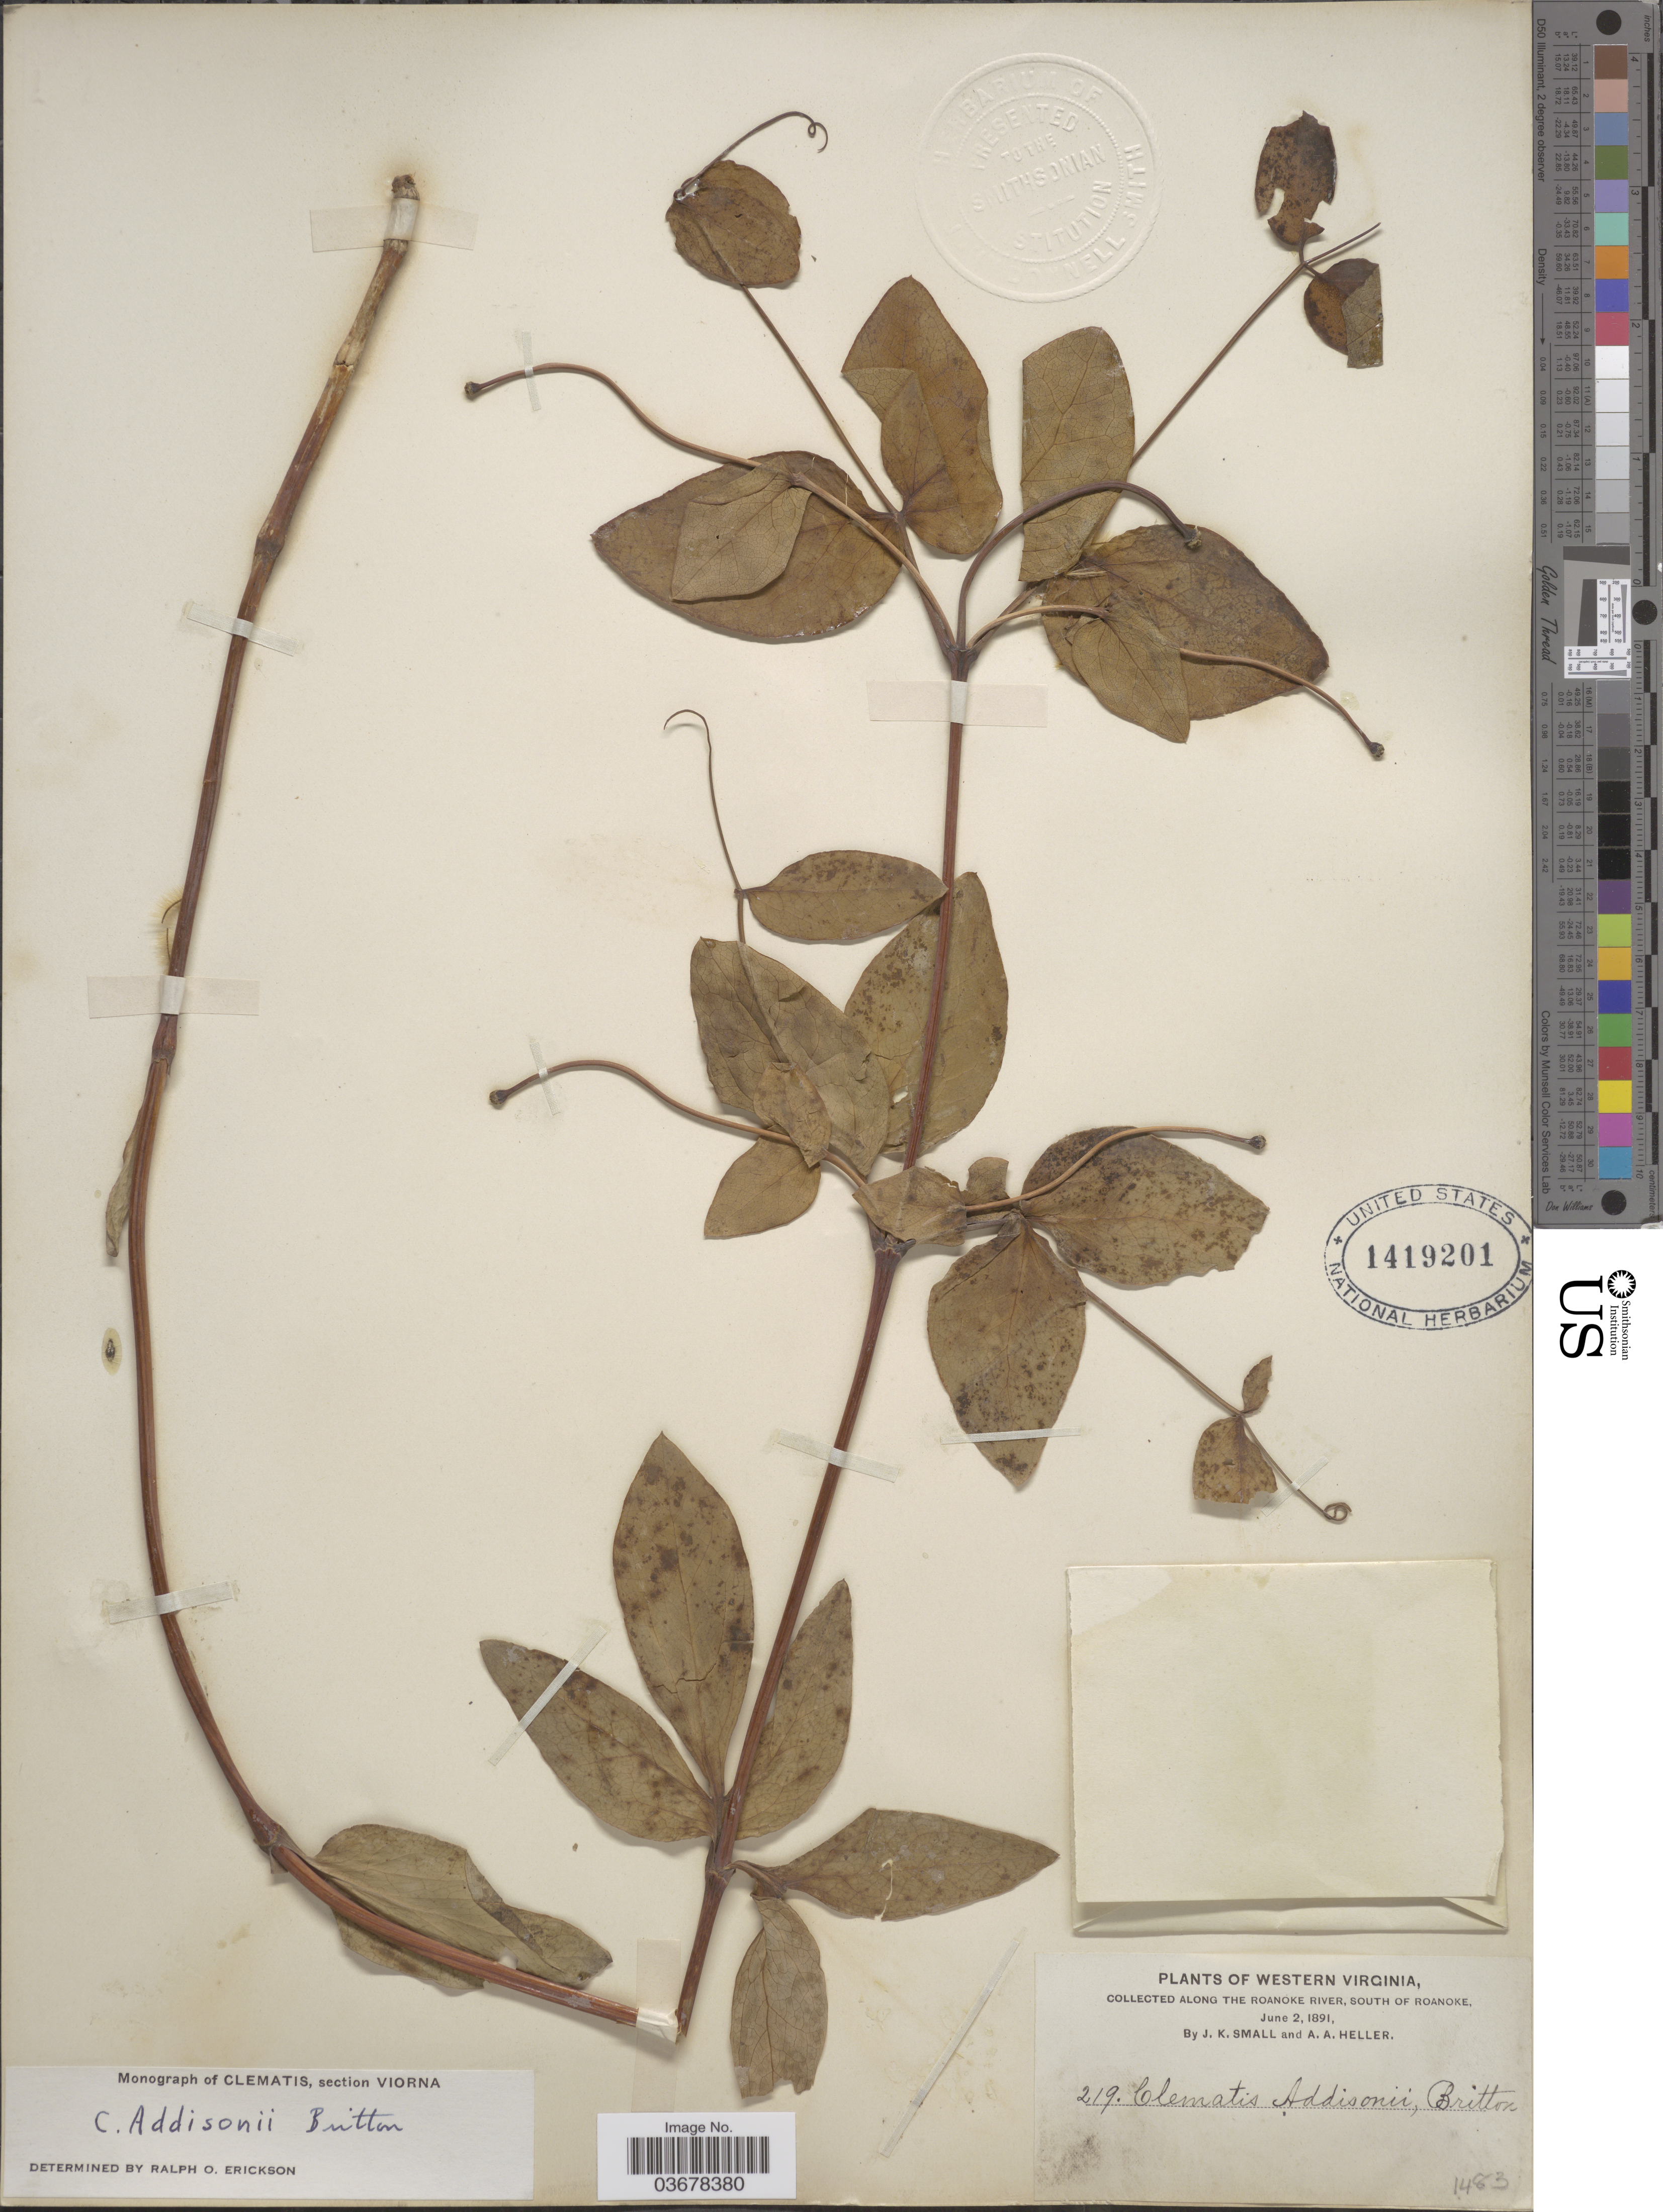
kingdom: Plantae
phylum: Tracheophyta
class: Magnoliopsida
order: Ranunculales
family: Ranunculaceae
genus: Clematis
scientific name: Clematis viorna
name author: L.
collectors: J. K. Small & A. A. Heller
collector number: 219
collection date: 1891-06-02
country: United States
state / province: Virginia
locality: Western Virginia. Along the Roanoke River, South of Roanoke.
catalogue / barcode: US 1419201